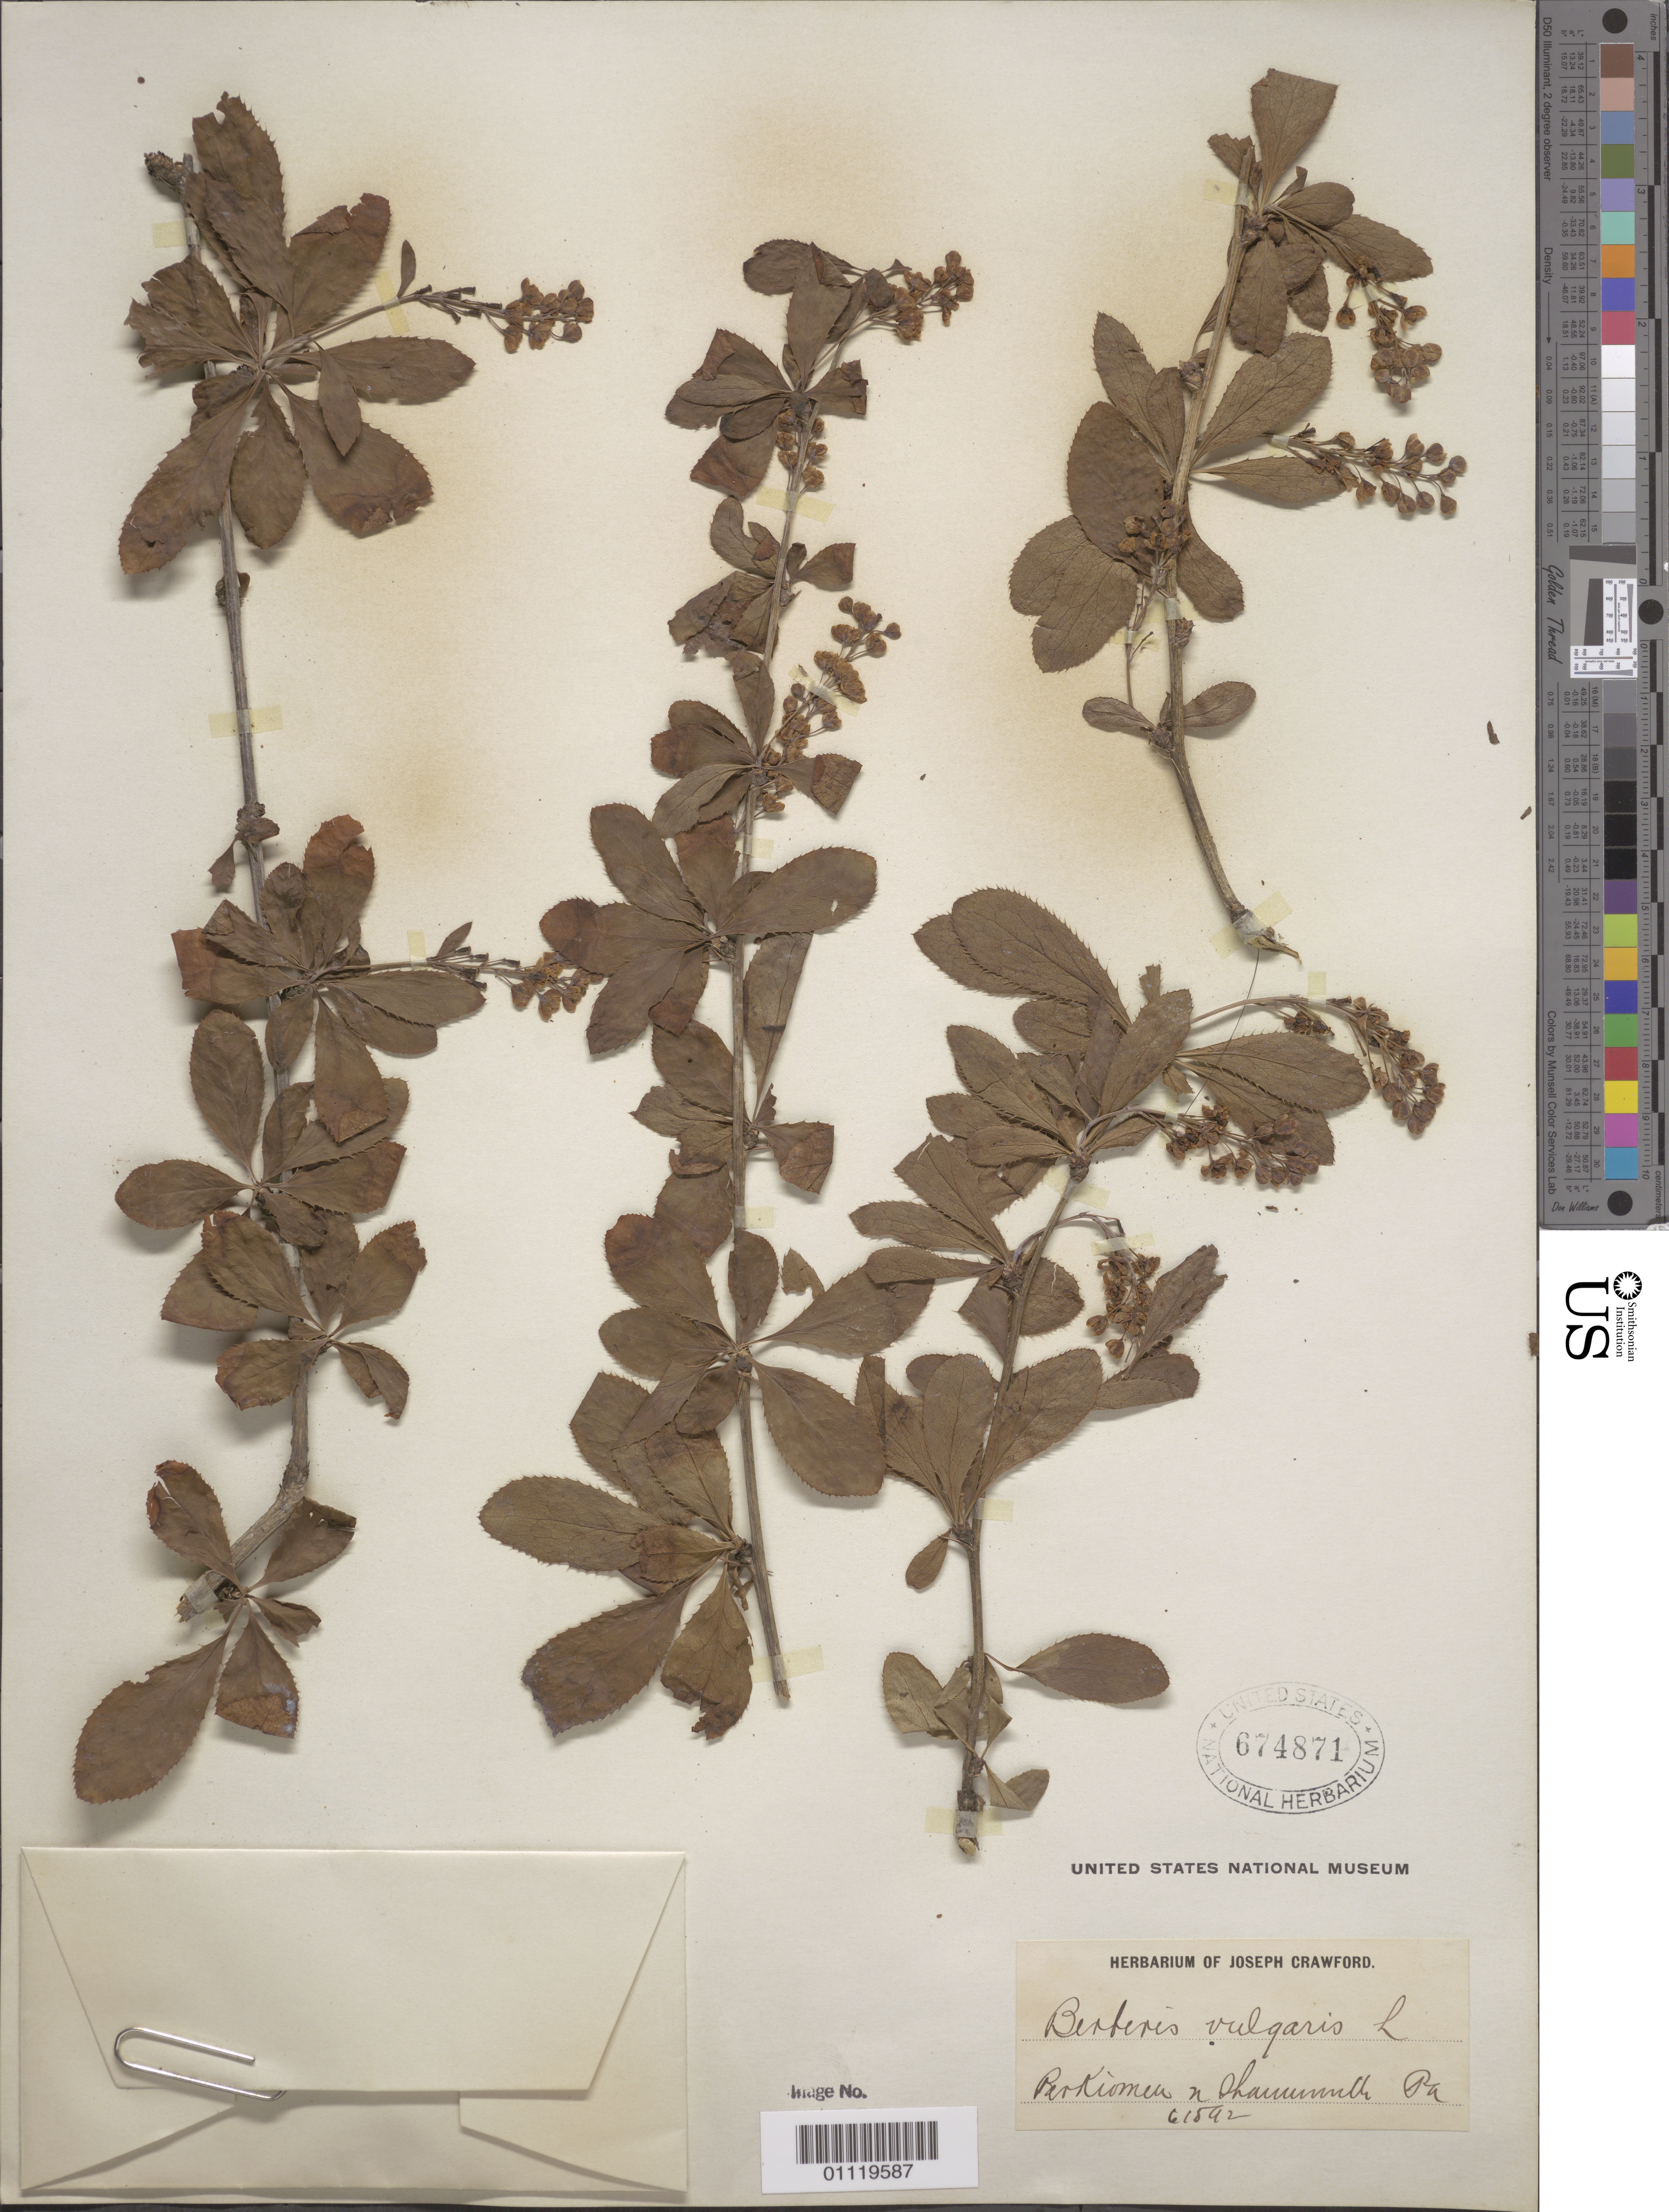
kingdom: Plantae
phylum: Tracheophyta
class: Magnoliopsida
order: Ranunculales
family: Berberidaceae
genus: Berberis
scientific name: Berberis sp.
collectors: J. Crawford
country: United States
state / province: Pennsylvania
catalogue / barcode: US 674871